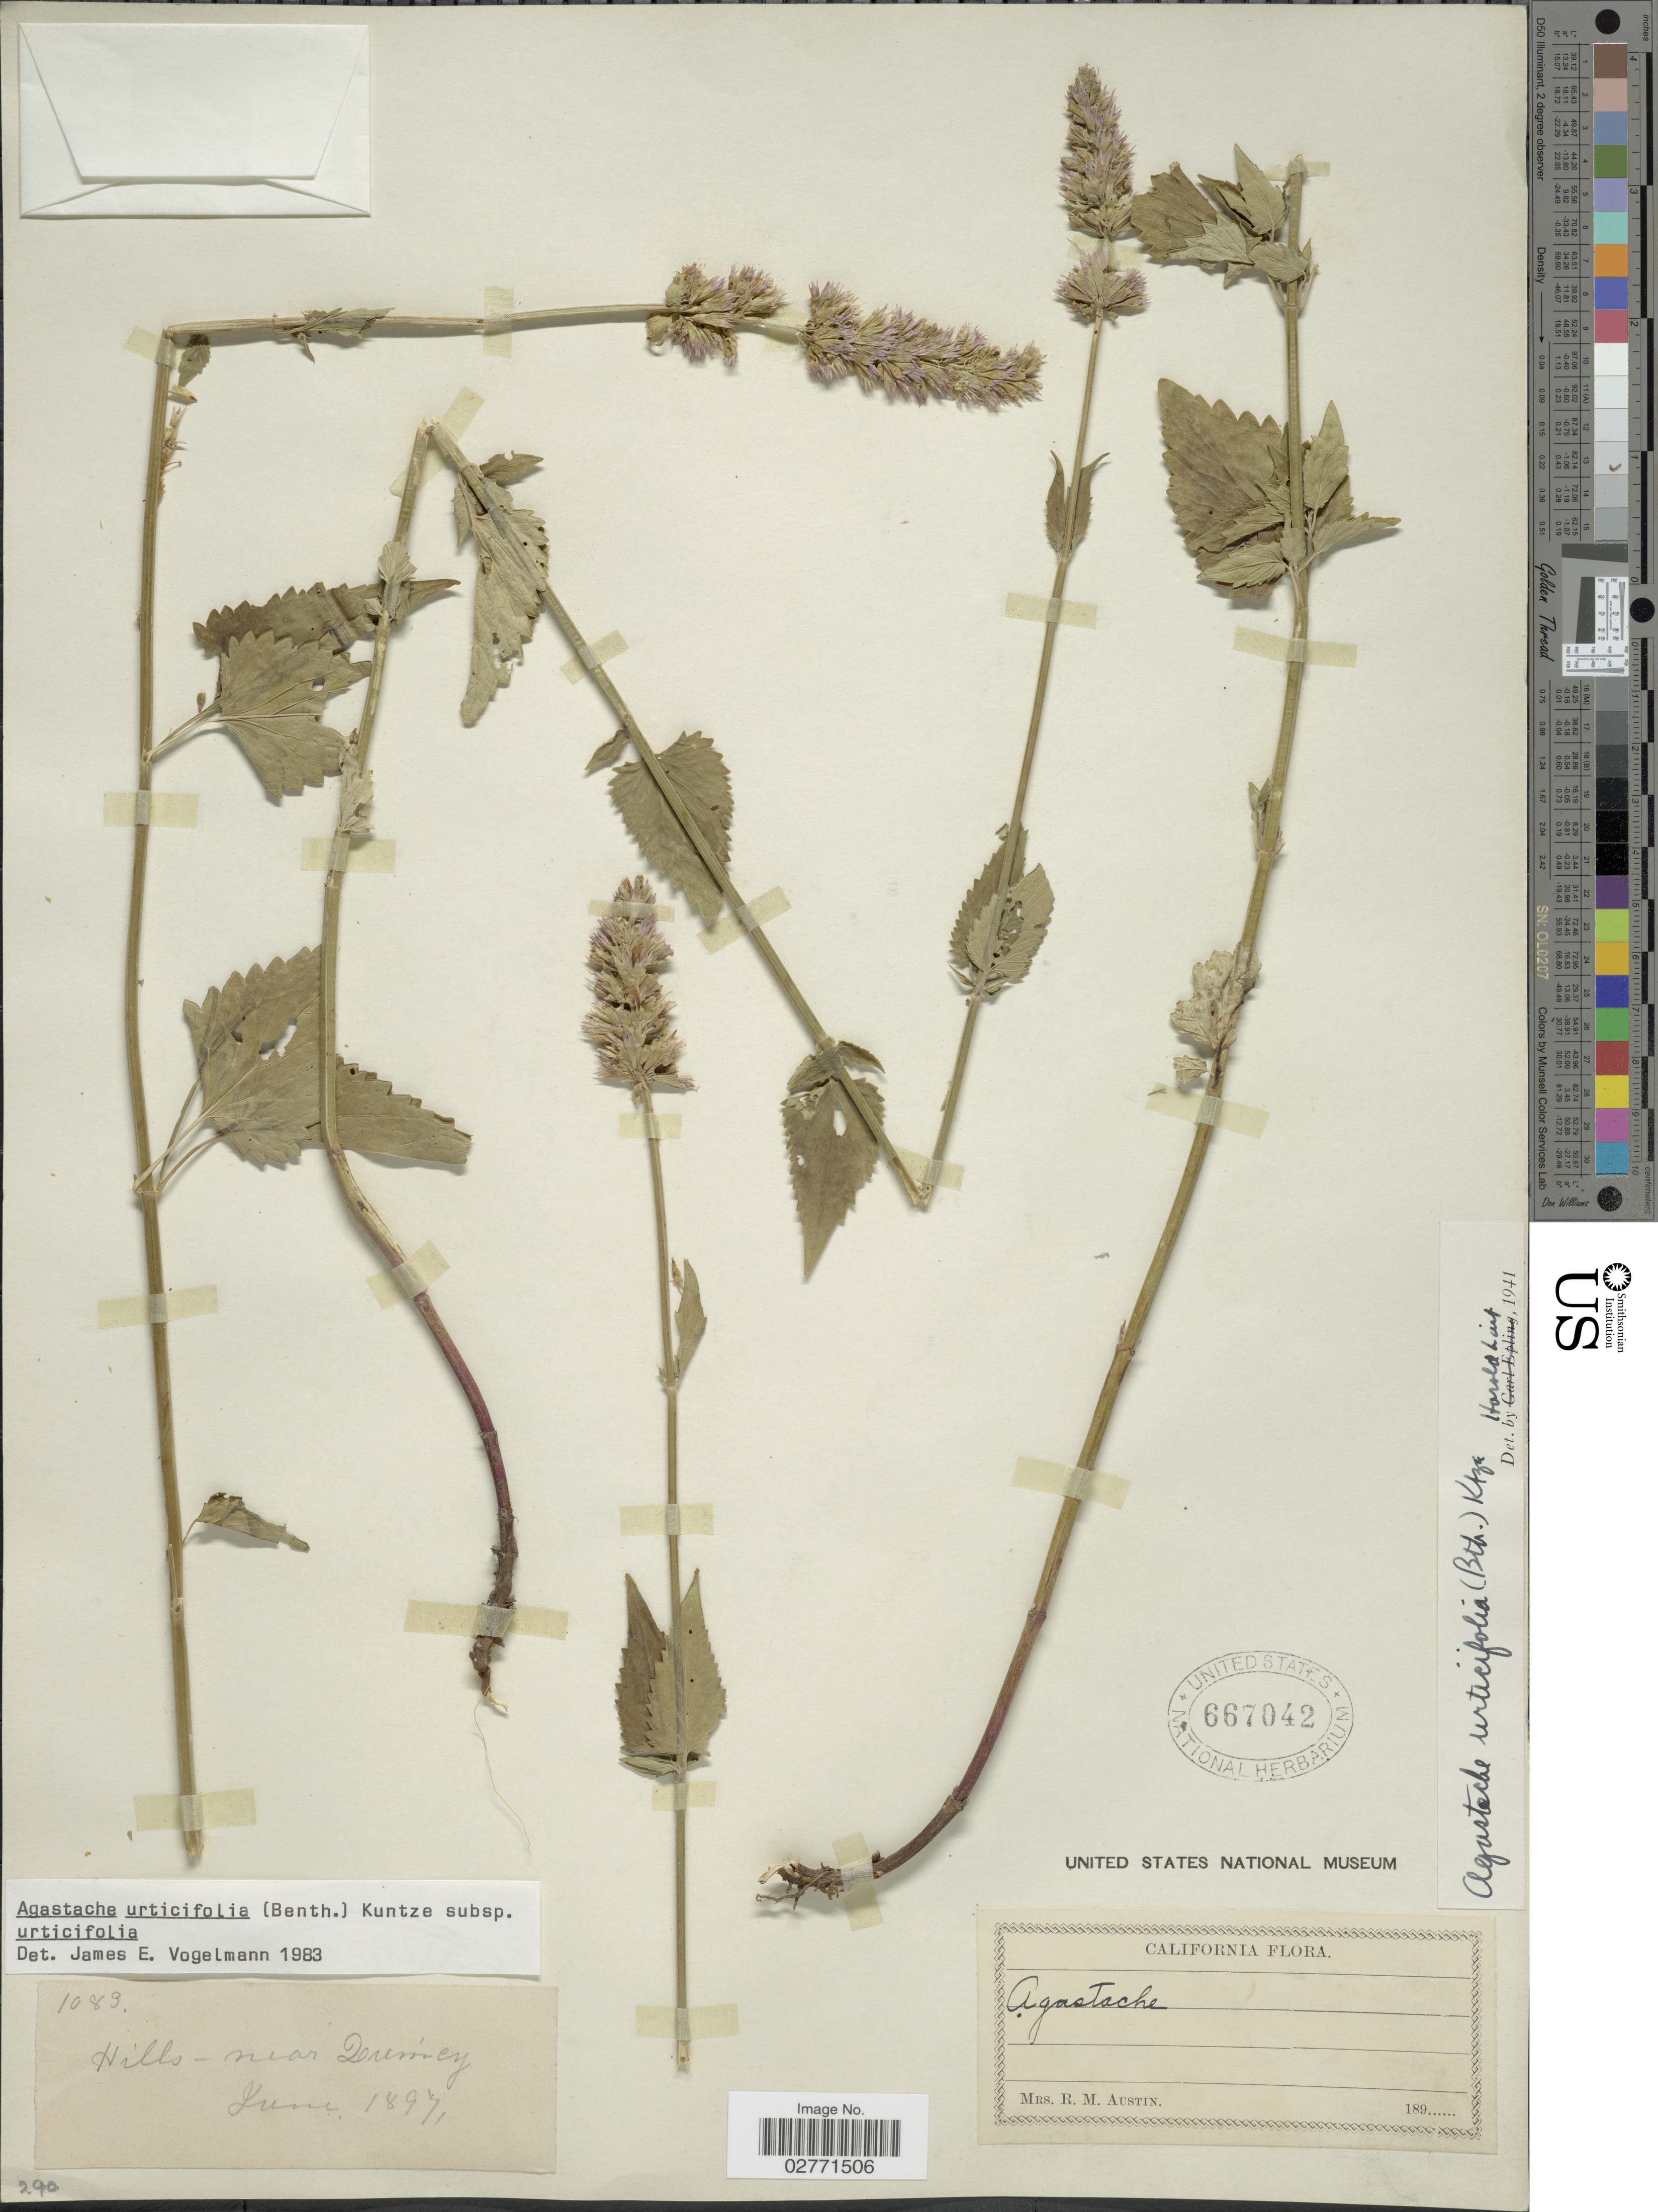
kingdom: Plantae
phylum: Tracheophyta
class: Magnoliopsida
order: Lamiales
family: Lamiaceae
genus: Agastache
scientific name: Agastache urticifolia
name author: (Benth.) Kuntze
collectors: R. Austin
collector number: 1083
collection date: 1897-06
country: United States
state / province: California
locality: Hills - near Quincy.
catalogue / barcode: US 667042